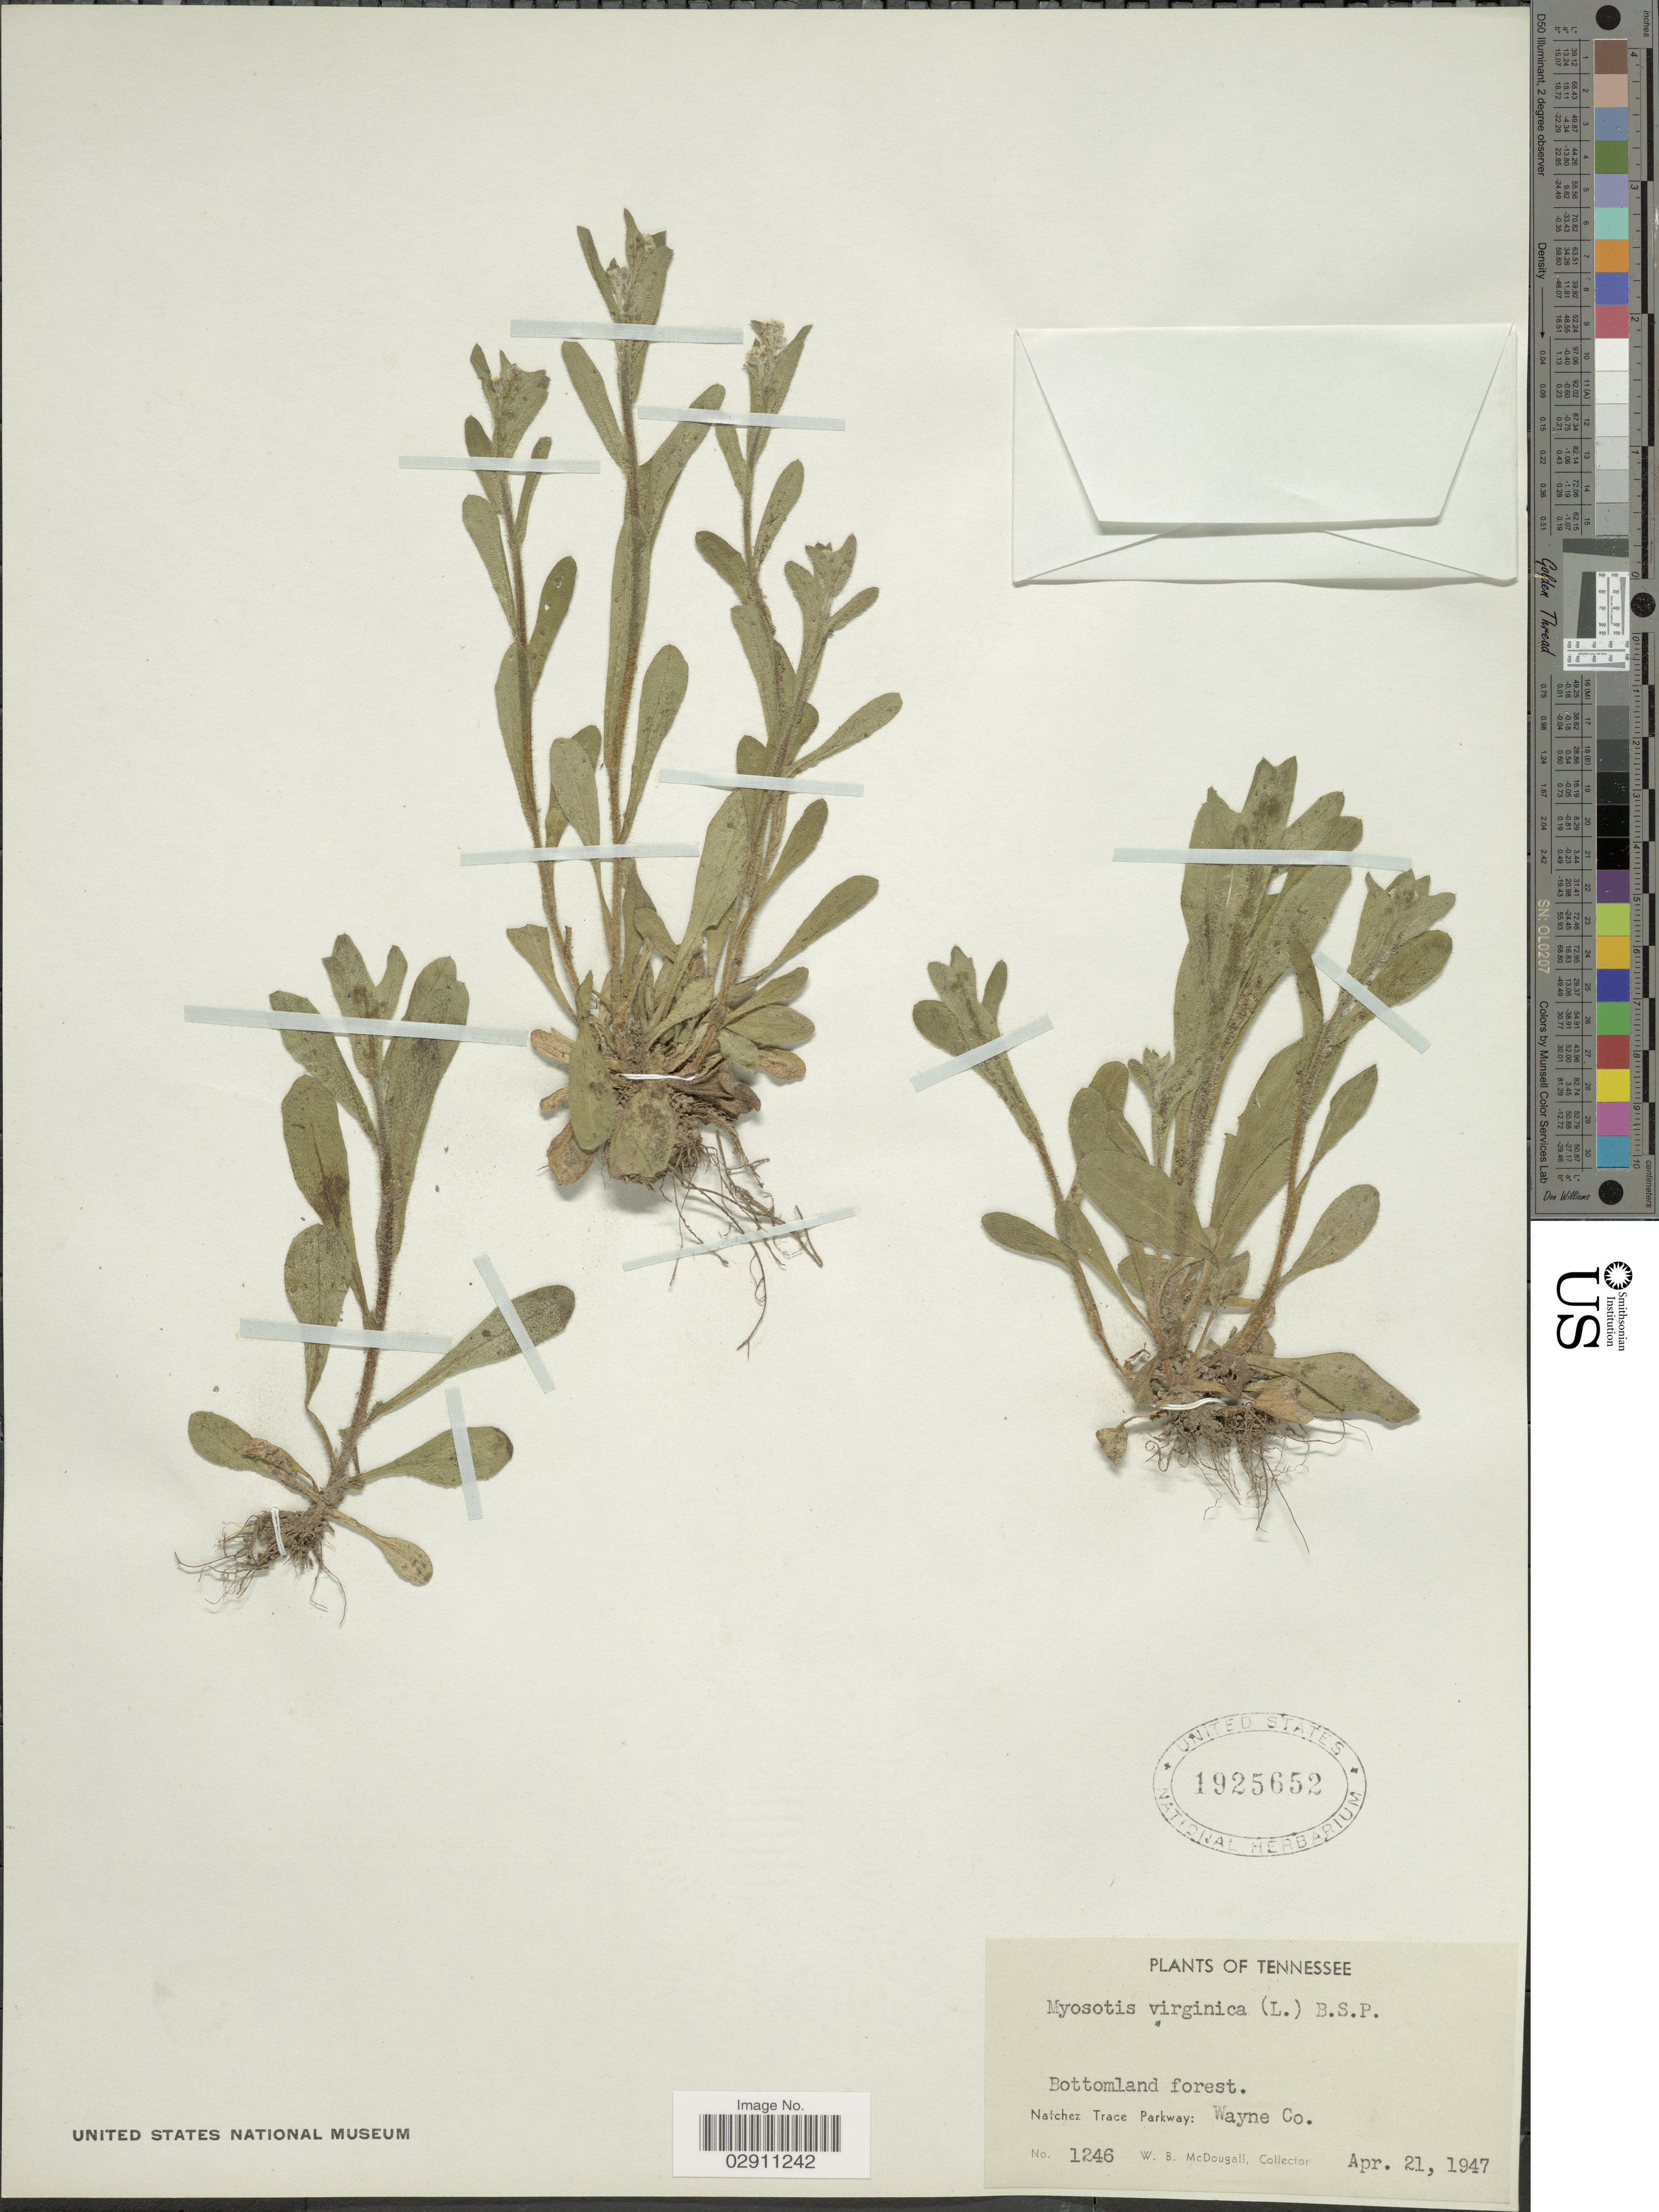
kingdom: Plantae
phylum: Tracheophyta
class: Magnoliopsida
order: Boraginales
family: Boraginaceae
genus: Myosotis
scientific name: Myosotis macrosperma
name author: Engelm.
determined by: Goldman, Doug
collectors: W. B. McDougall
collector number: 1246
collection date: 1947-04-21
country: United States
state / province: Tennessee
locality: Bottomland forest, Natchez Trace Parkway, Wayne Co.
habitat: Bottomland forest.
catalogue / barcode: US 1925652